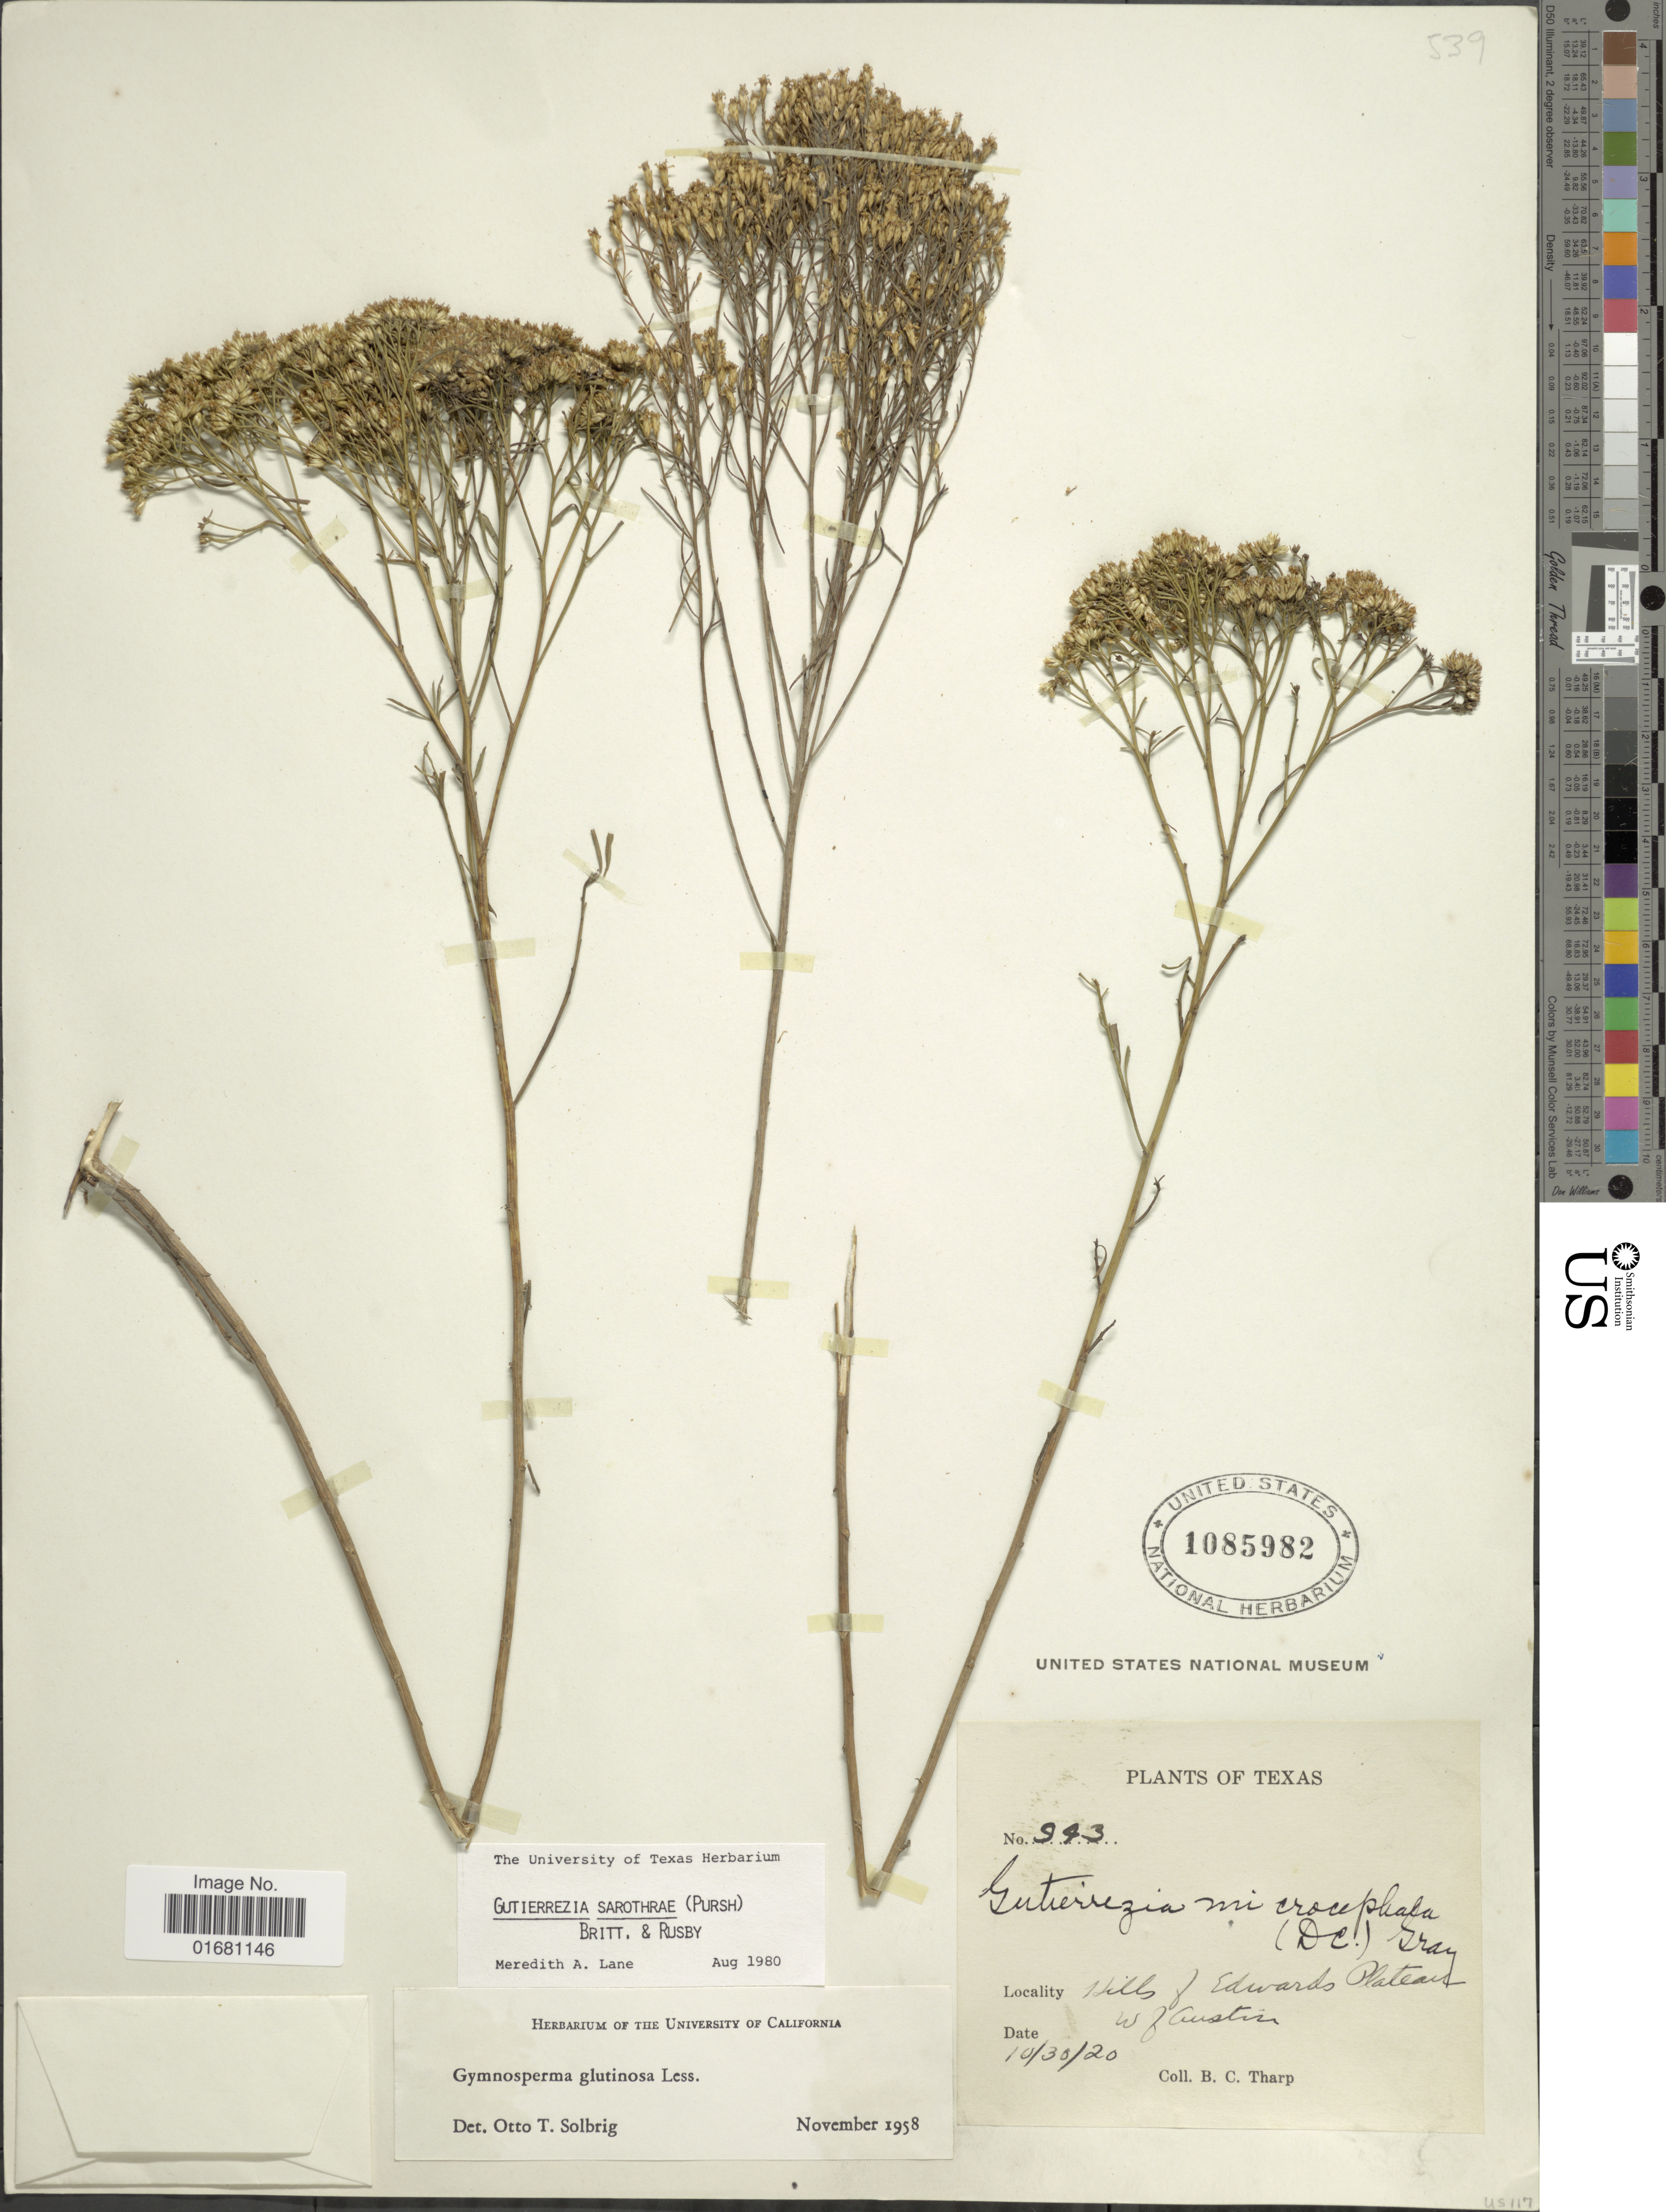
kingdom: Plantae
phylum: Tracheophyta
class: Magnoliopsida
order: Asterales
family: Asteraceae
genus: Gutierrezia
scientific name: Gutierrezia sarothrae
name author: (Pursh) Britton & Rusby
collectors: B. C. Tharp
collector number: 943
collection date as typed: Transcribed d/m/y: 30/10/20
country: United States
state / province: Texas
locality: Hills 8 Edwards Plateaus W of Austin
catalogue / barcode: US 1085982